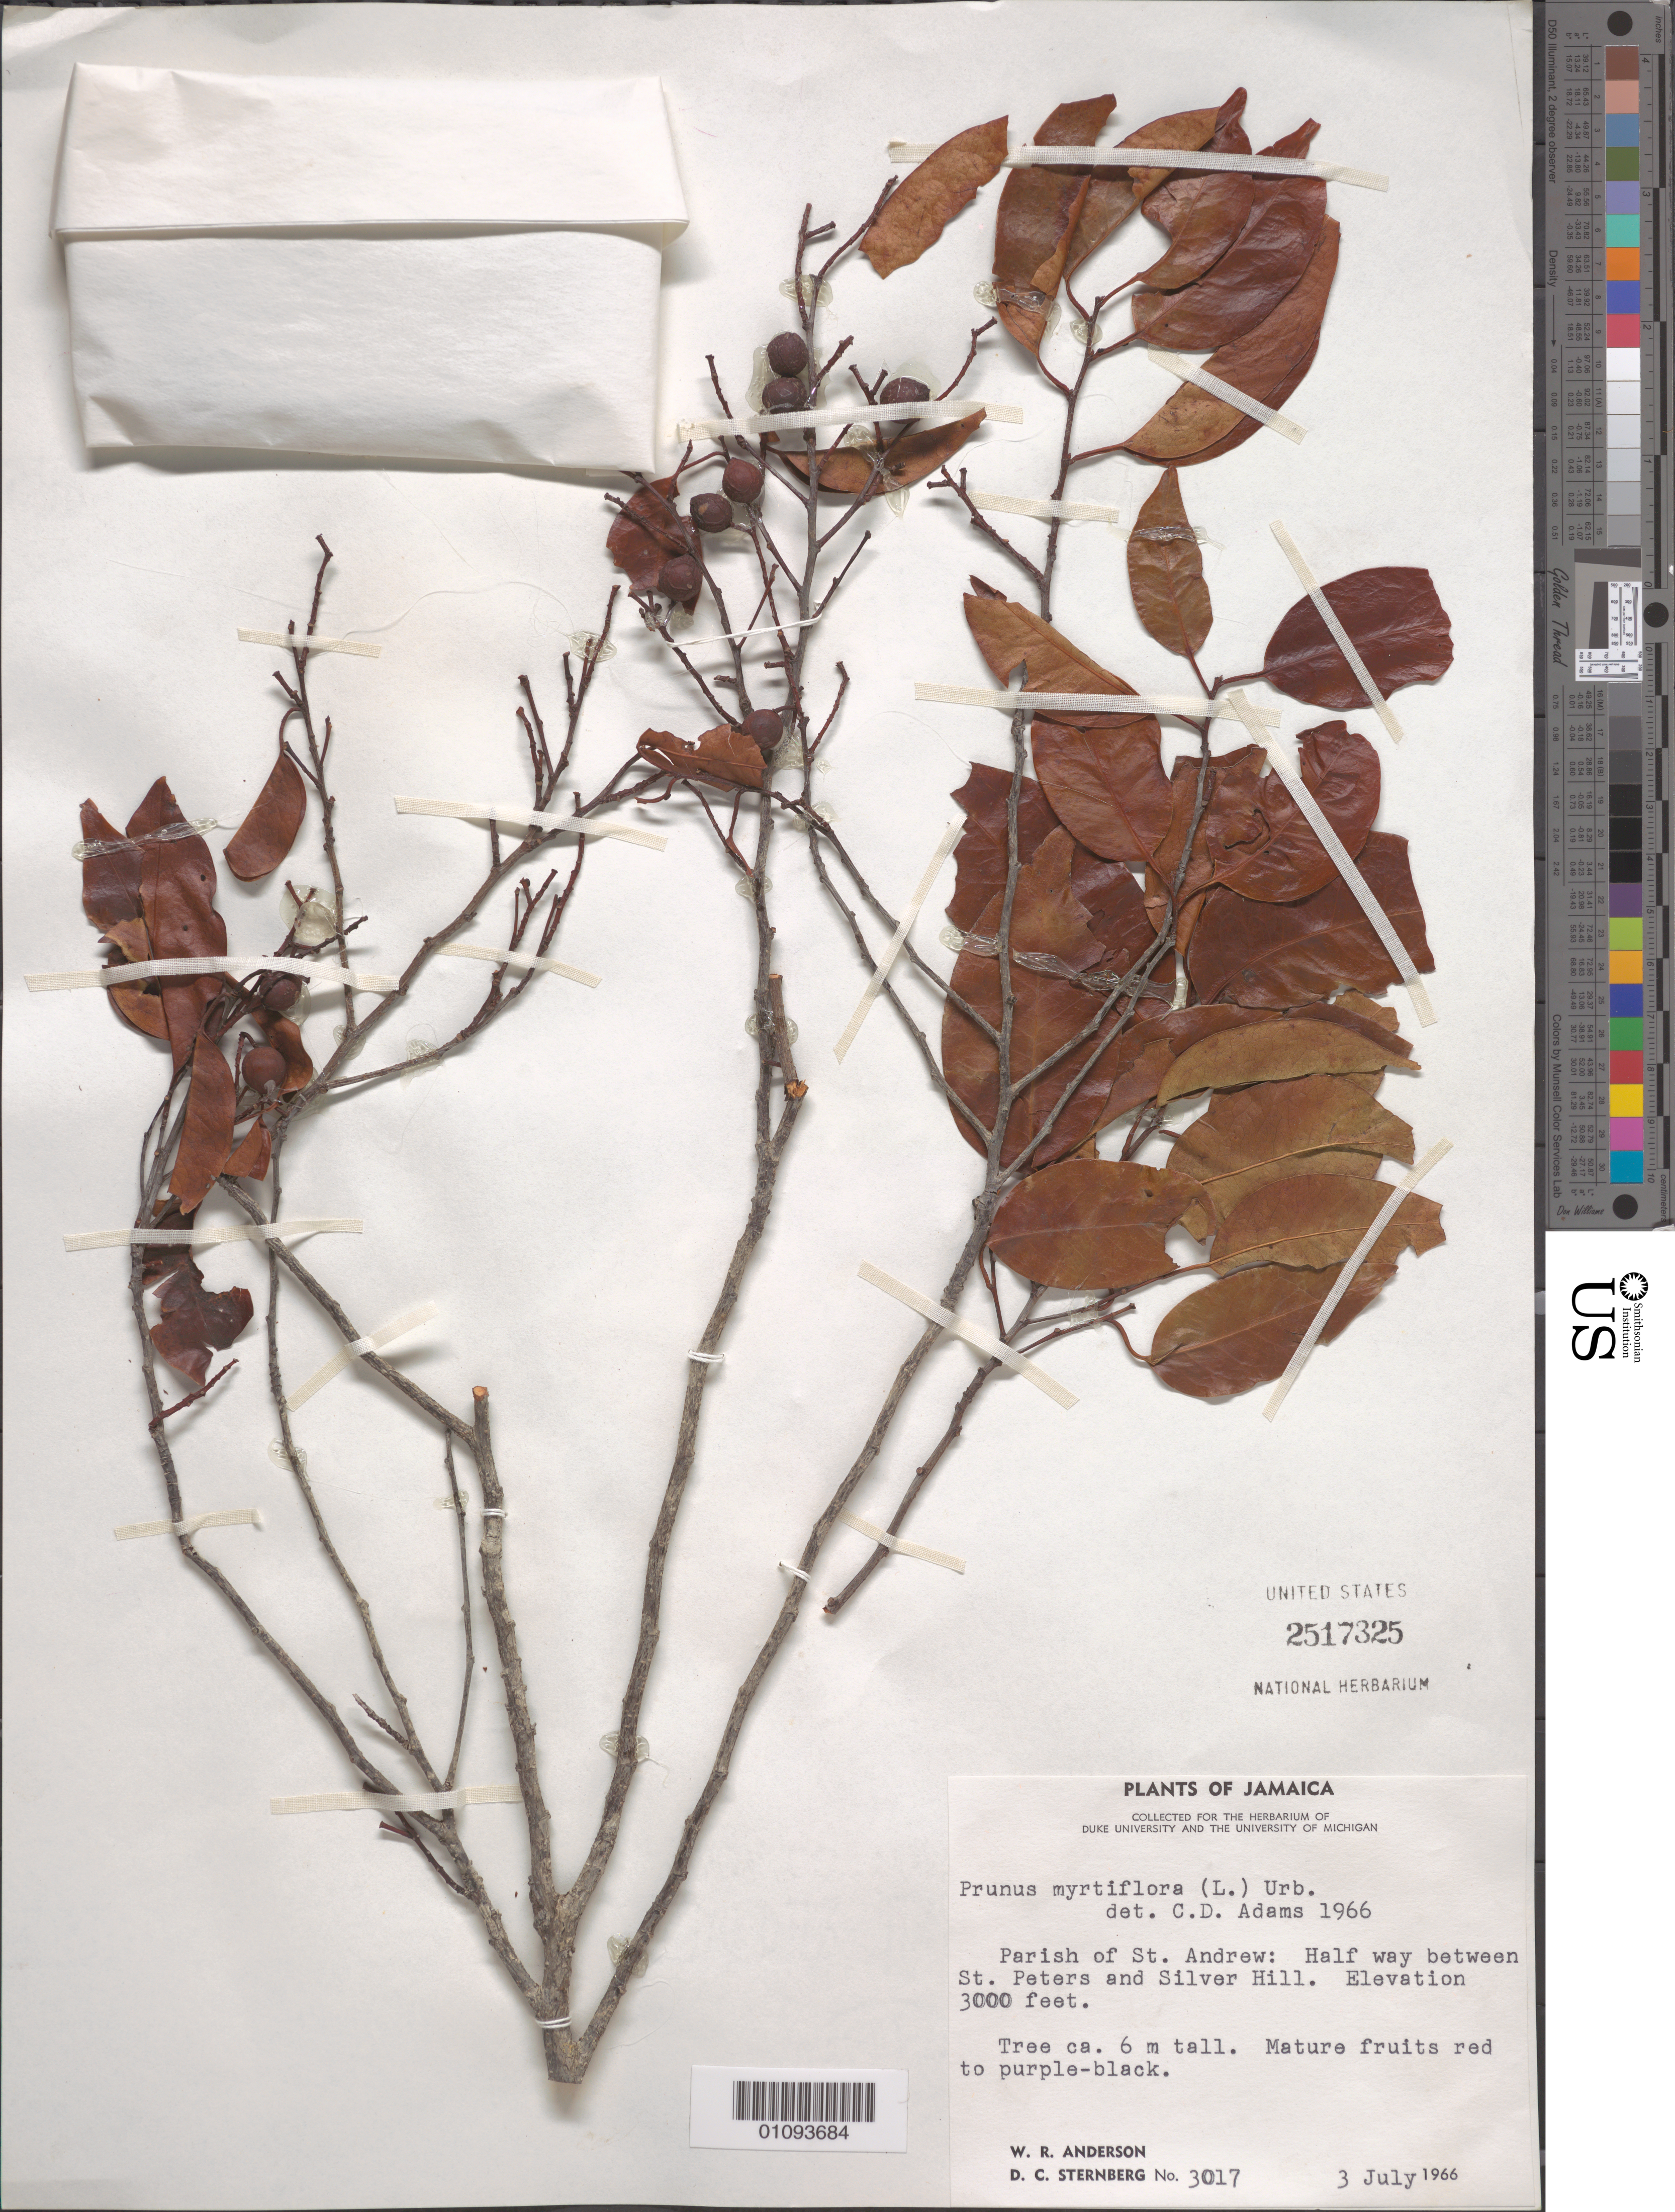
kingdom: Plantae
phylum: Tracheophyta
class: Magnoliopsida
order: Rosales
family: Rosaceae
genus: Prunus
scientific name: Prunus myrtifolia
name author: (L.) Urb.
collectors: W. R. Anderson & D. Sternberg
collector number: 3017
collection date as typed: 03 Jul 1966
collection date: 1966-07-03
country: Jamaica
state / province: Saint Andrew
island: Jamaica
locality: parish of St.Andrew half way between St.Peters and Silver Hill.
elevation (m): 914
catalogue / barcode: US 2517325